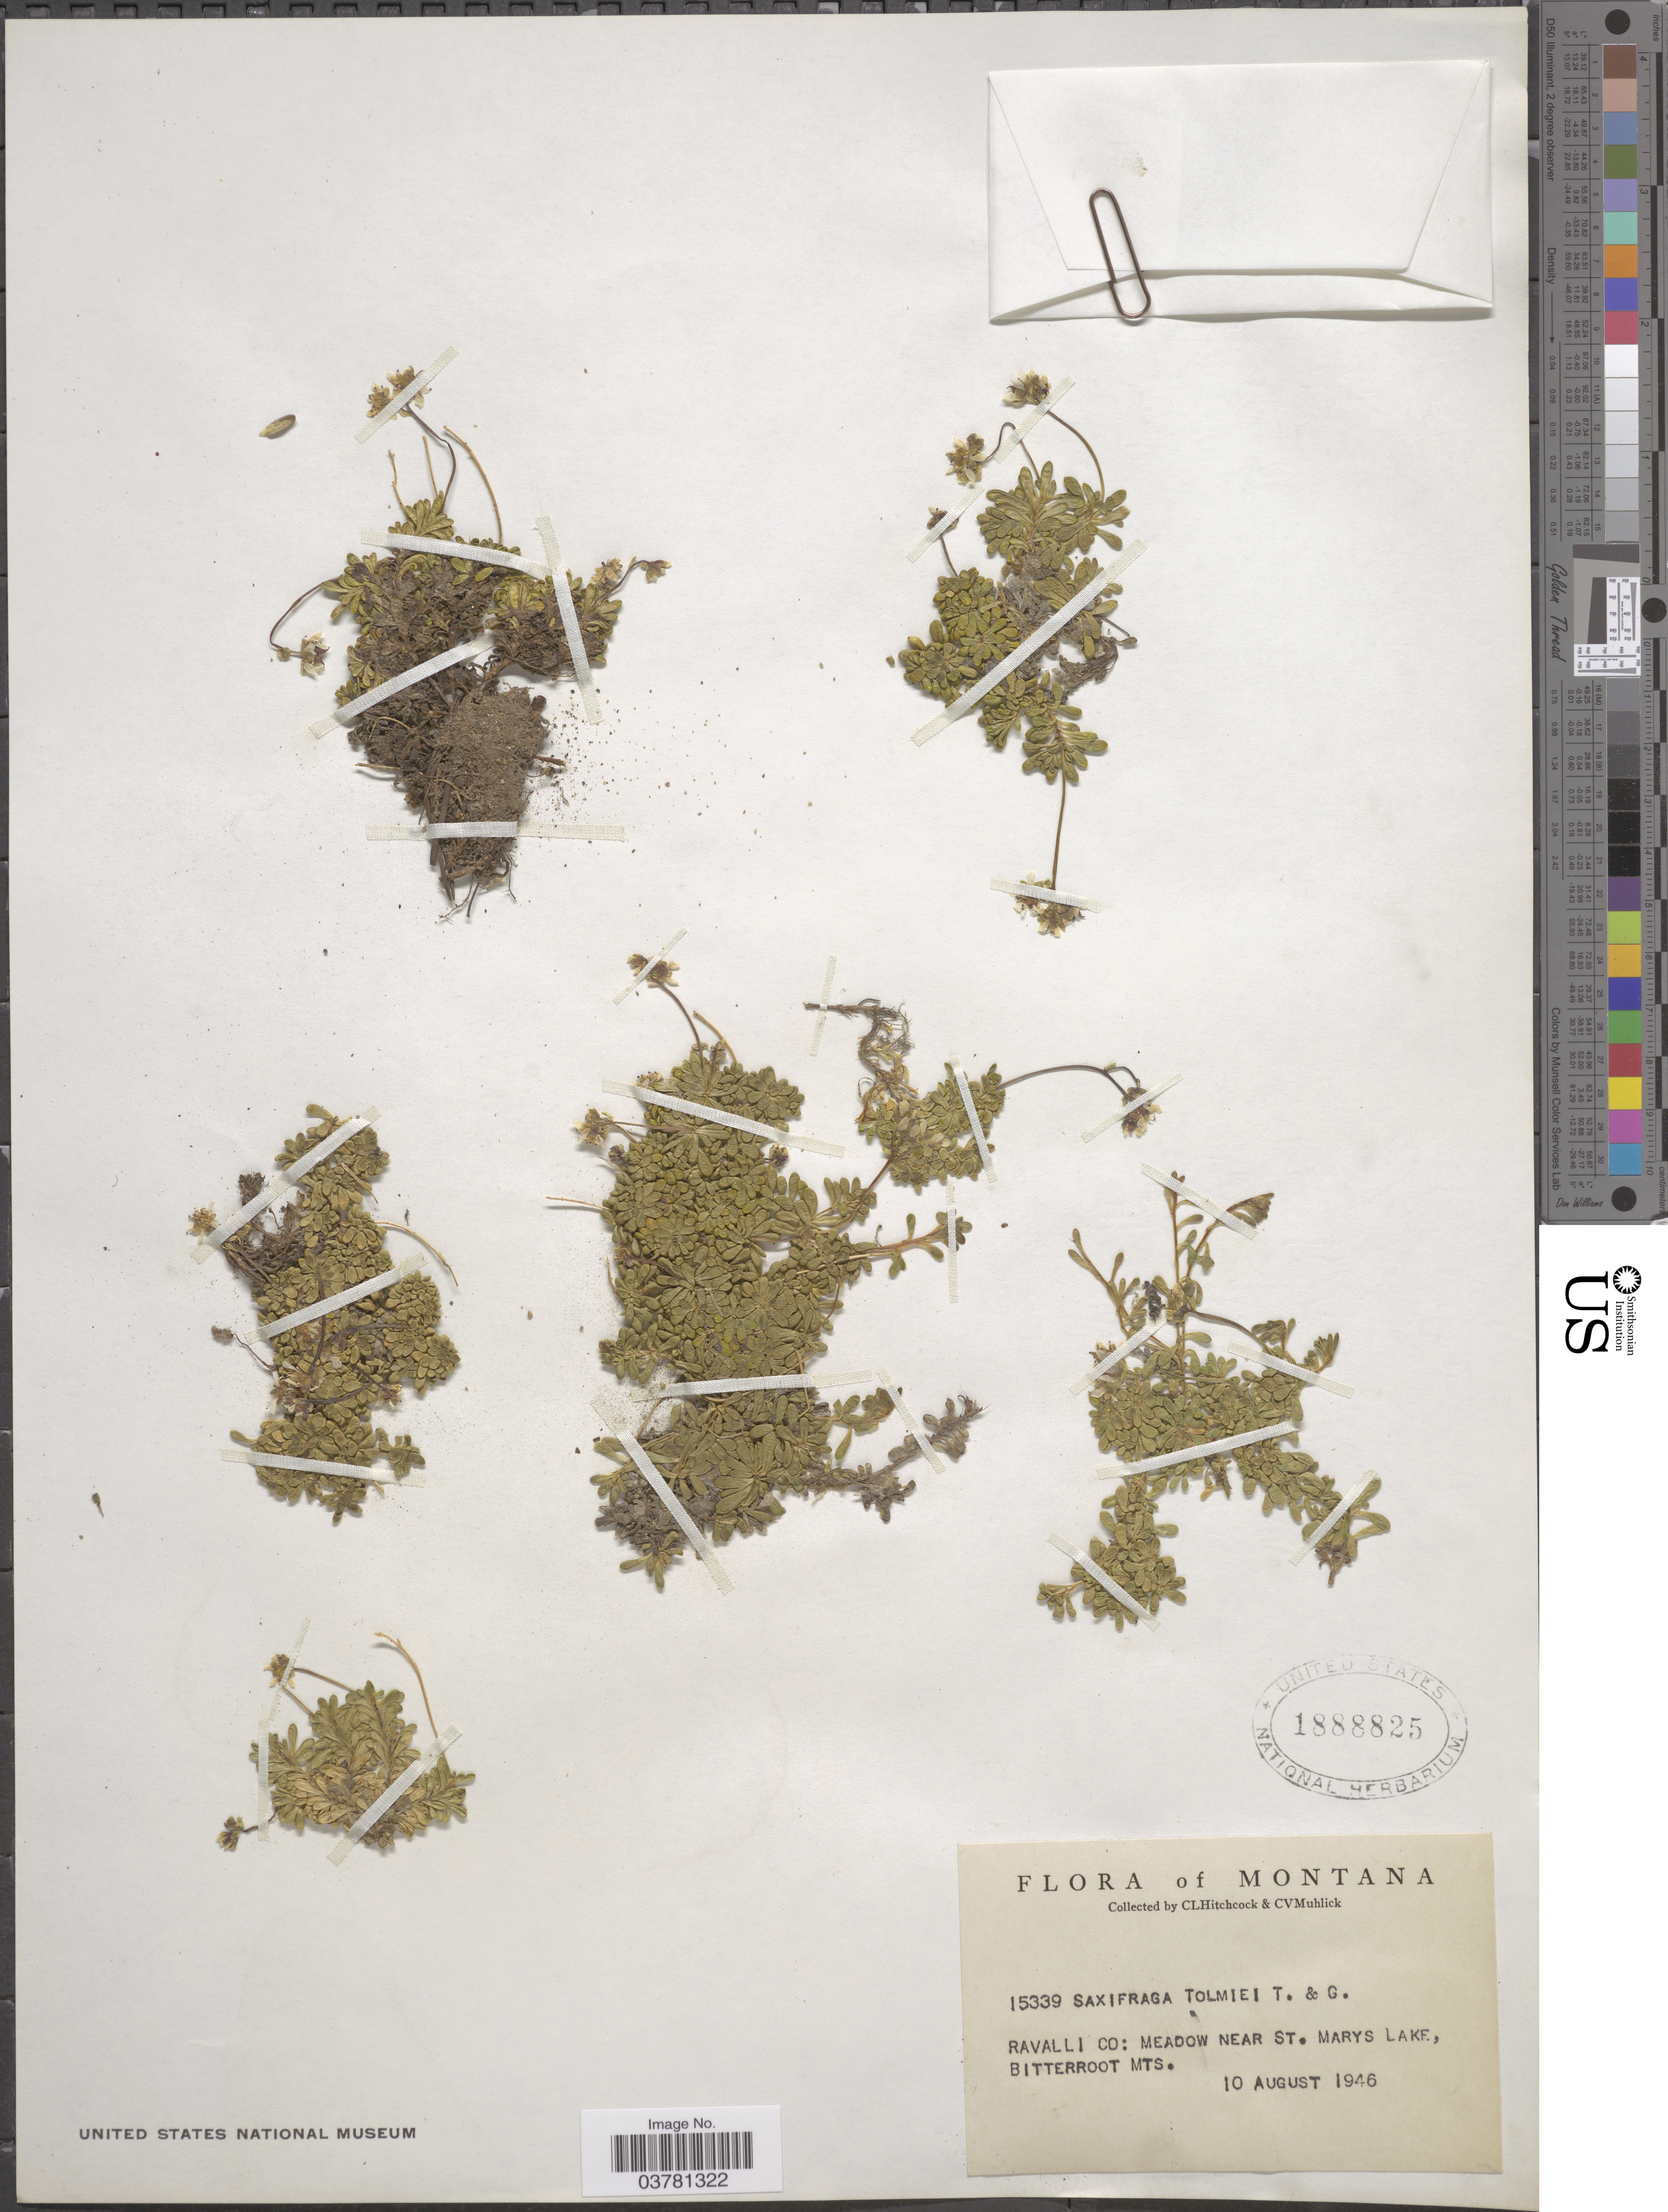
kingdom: Plantae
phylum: Tracheophyta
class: Magnoliopsida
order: Saxifragales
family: Saxifragaceae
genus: Micranthes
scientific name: Micranthes tolmiei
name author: (Torr. & A. Gray) Brouillet & Gornall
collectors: C. L. Hitchcock & C. V. Muhlick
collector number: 15339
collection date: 1946-08-10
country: United States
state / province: Montana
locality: Ravalli Co: Meadow near St. Marys Lake, Bitterroot Mts.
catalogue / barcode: US 1888825